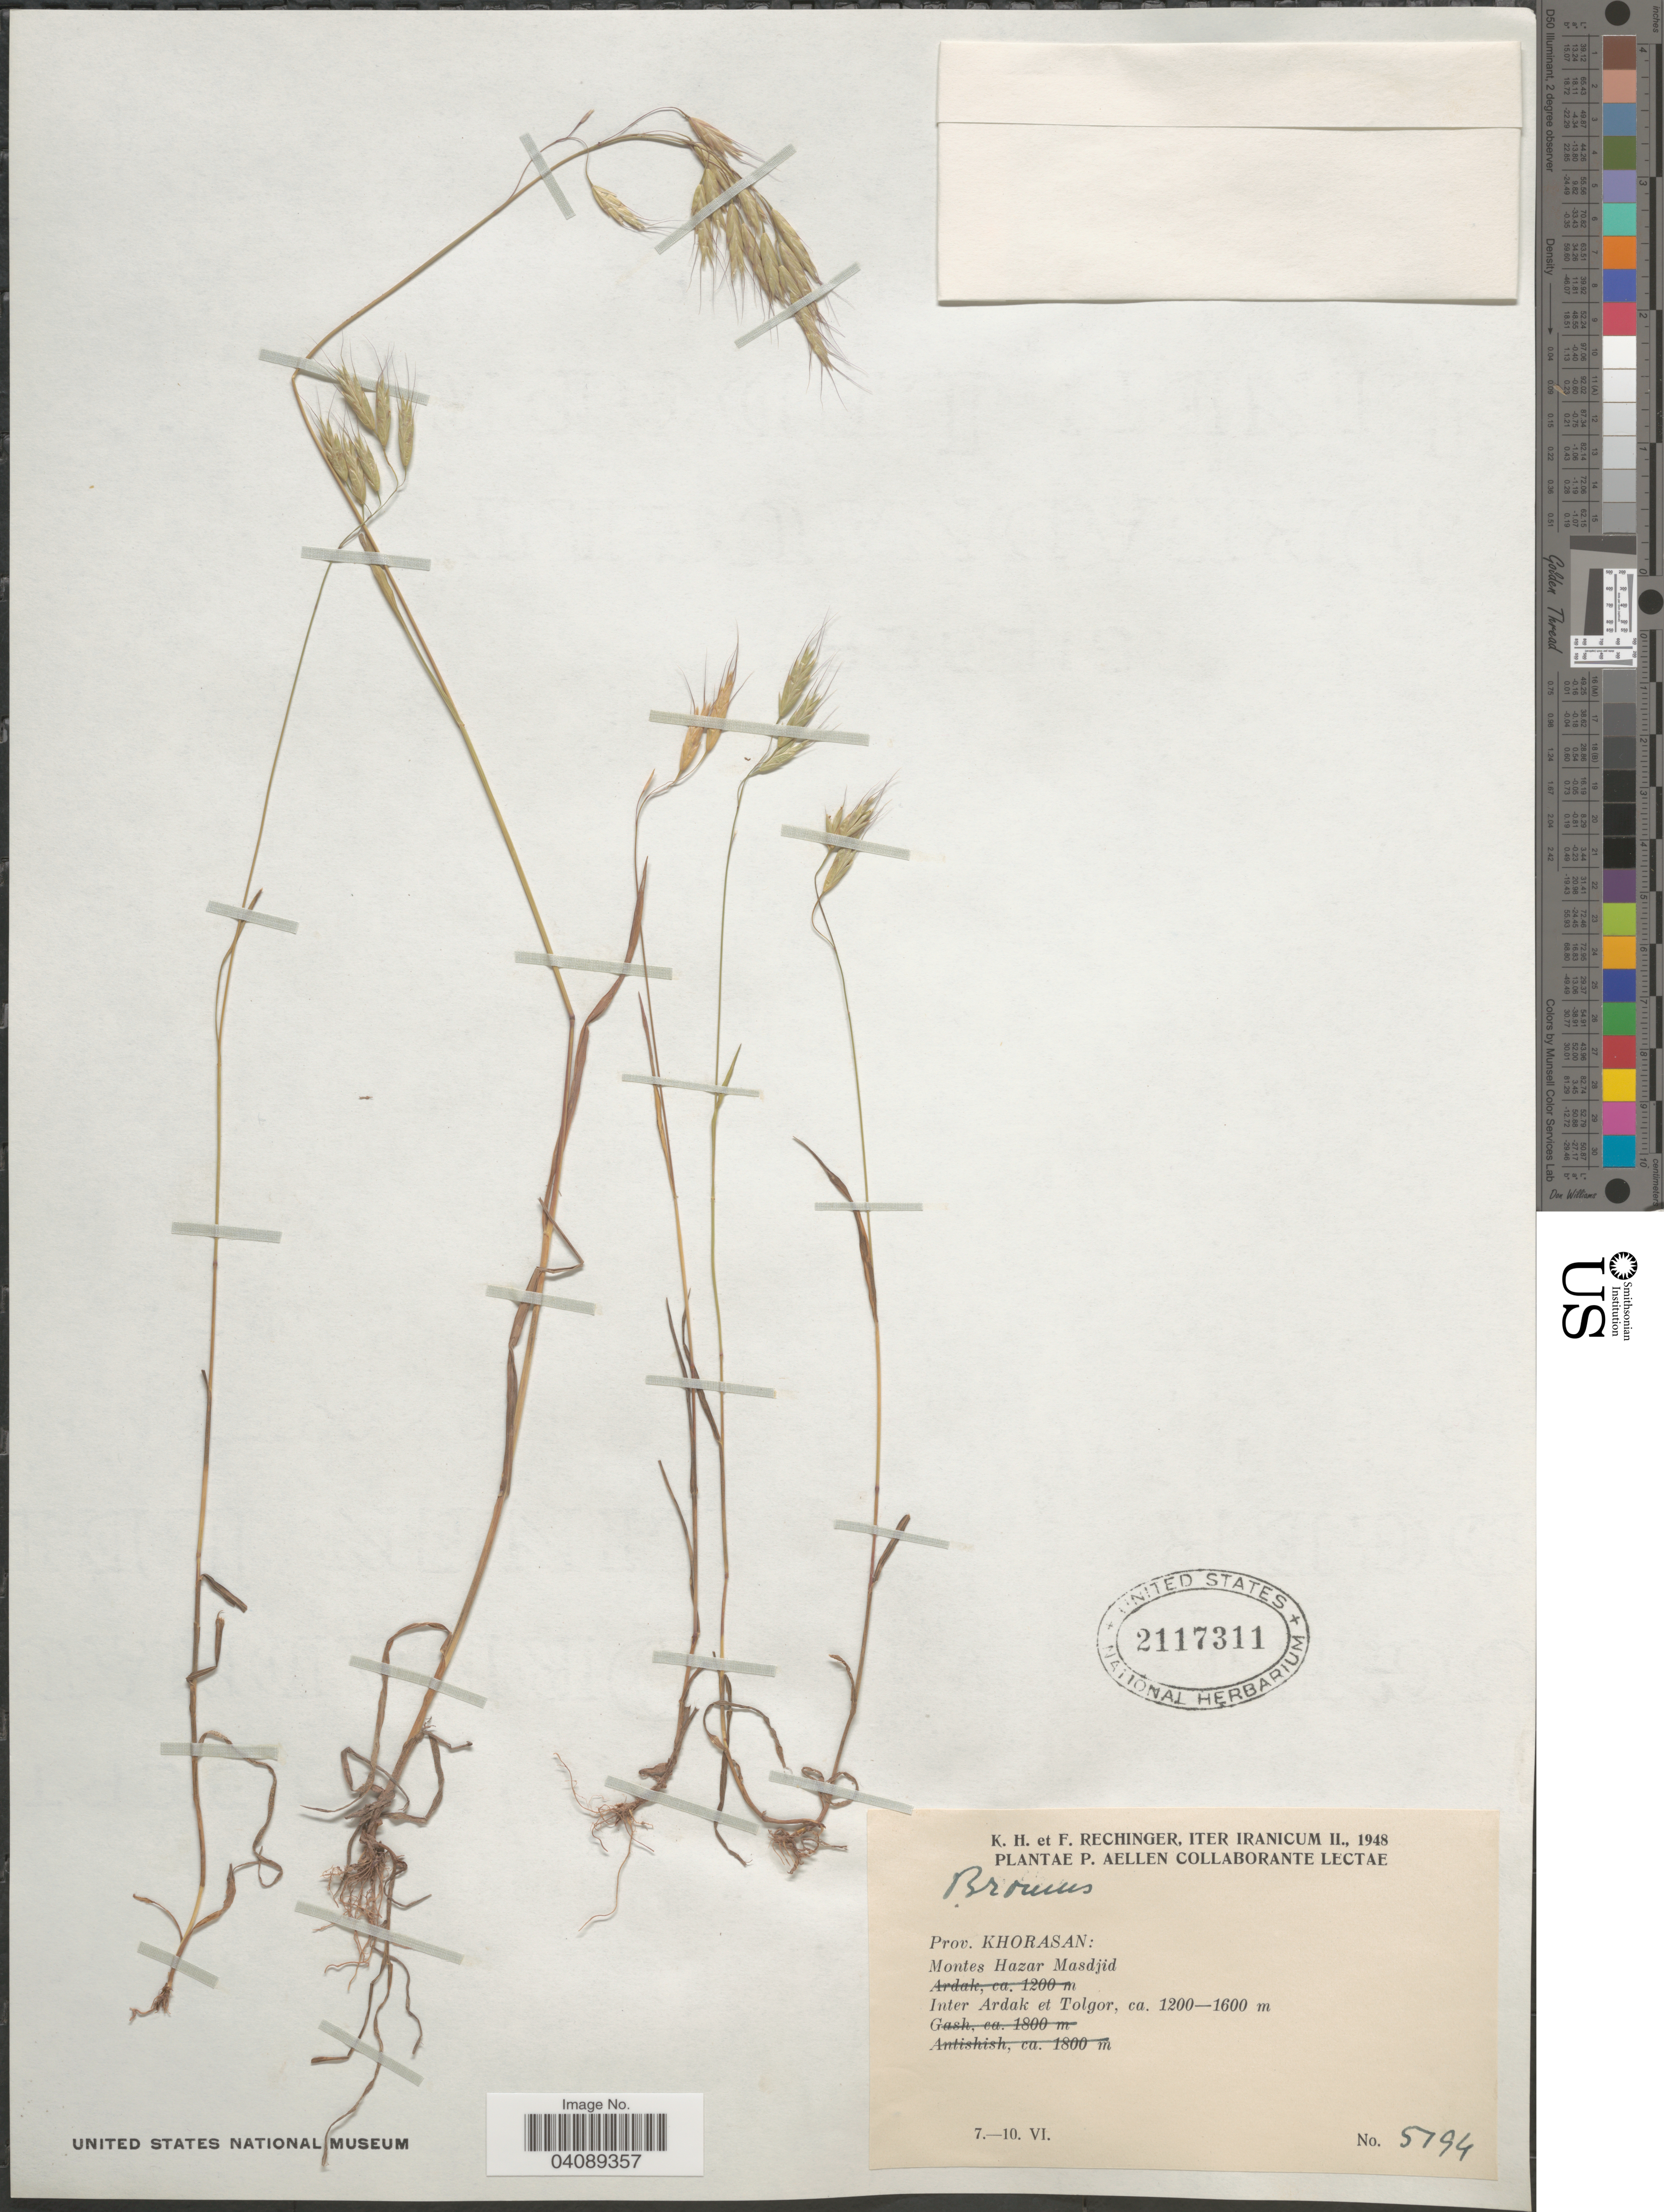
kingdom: Plantae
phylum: Tracheophyta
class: Liliopsida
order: Poales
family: Poaceae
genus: Bromus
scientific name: Bromus sp.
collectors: K. H. Rechinger & F. Rechinger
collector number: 5794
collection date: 1948-06-07/1948-06-10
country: Iran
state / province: Khorasan [obsolete]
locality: Iter Iranicum II., 1948. Montes Hazar Masdjid. Inter Ardak et Tolgar.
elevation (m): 1200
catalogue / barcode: US 2117311